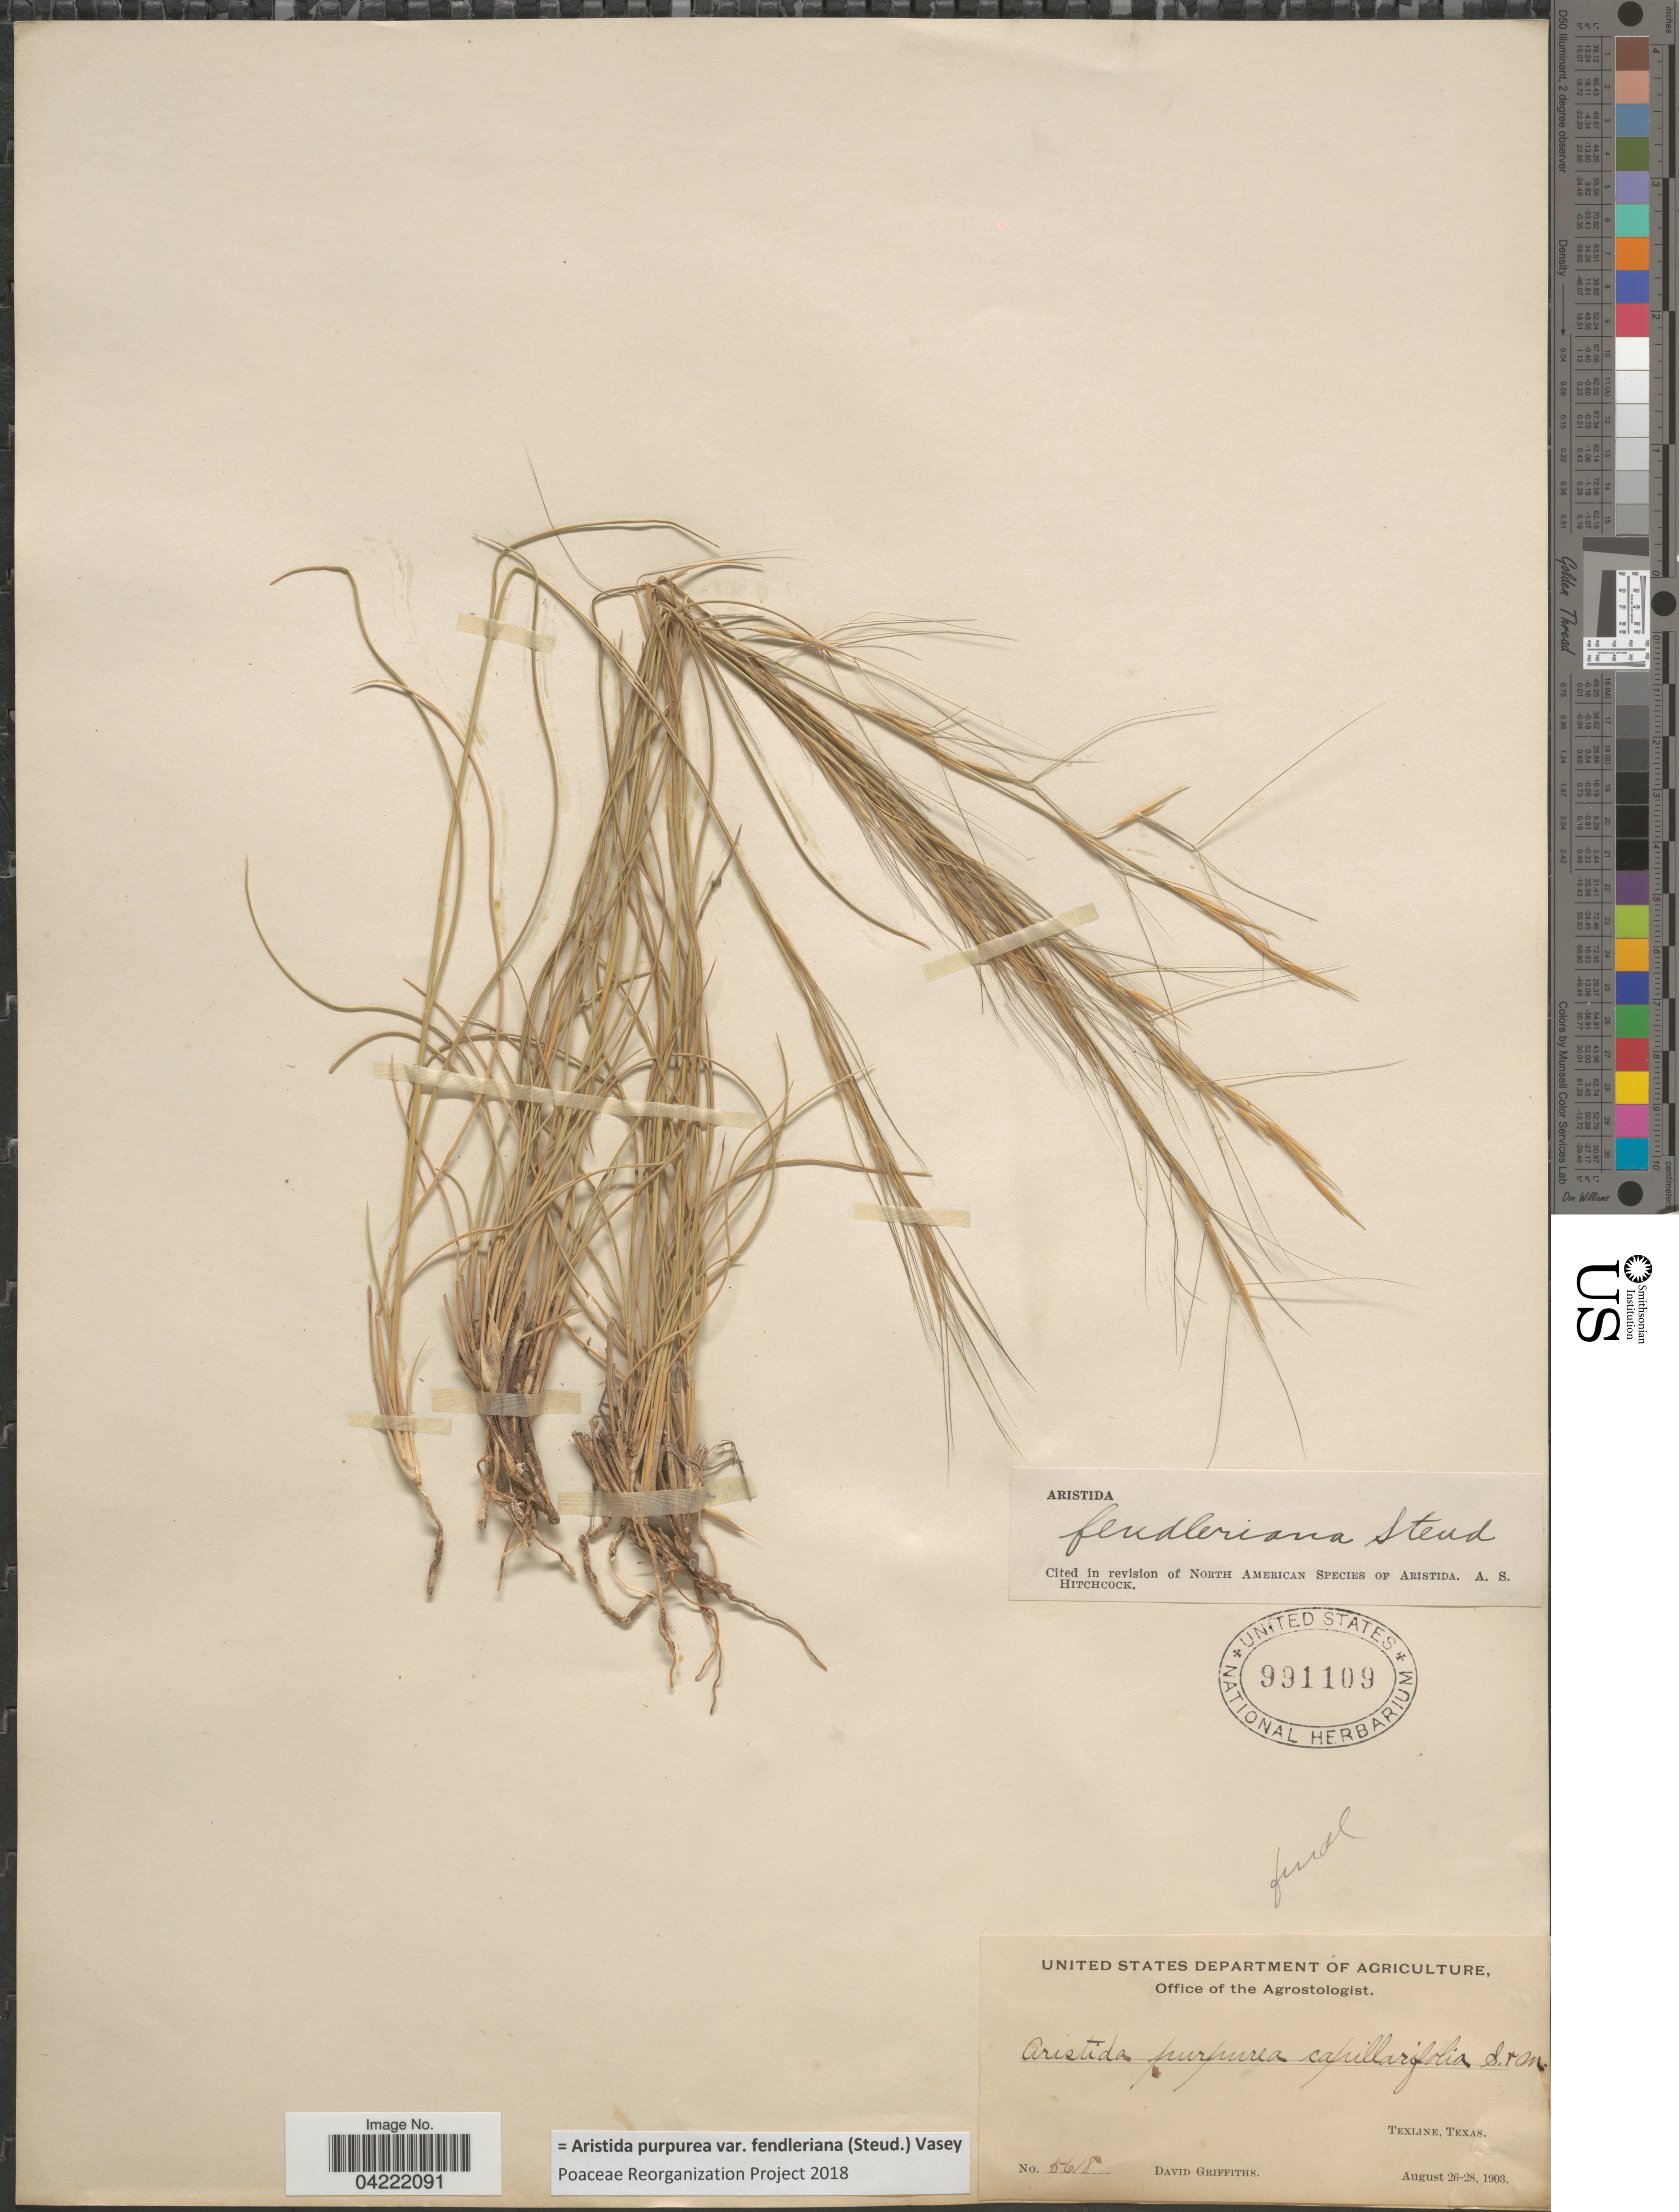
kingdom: Plantae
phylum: Tracheophyta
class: Liliopsida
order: Poales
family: Poaceae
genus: Aristida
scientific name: Aristida purpurea var. fendleriana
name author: (Steud.) Vasey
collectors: D. Griffiths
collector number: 5618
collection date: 1903-08-26/1903-08-28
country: United States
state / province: Texas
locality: Texline.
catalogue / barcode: US 991109